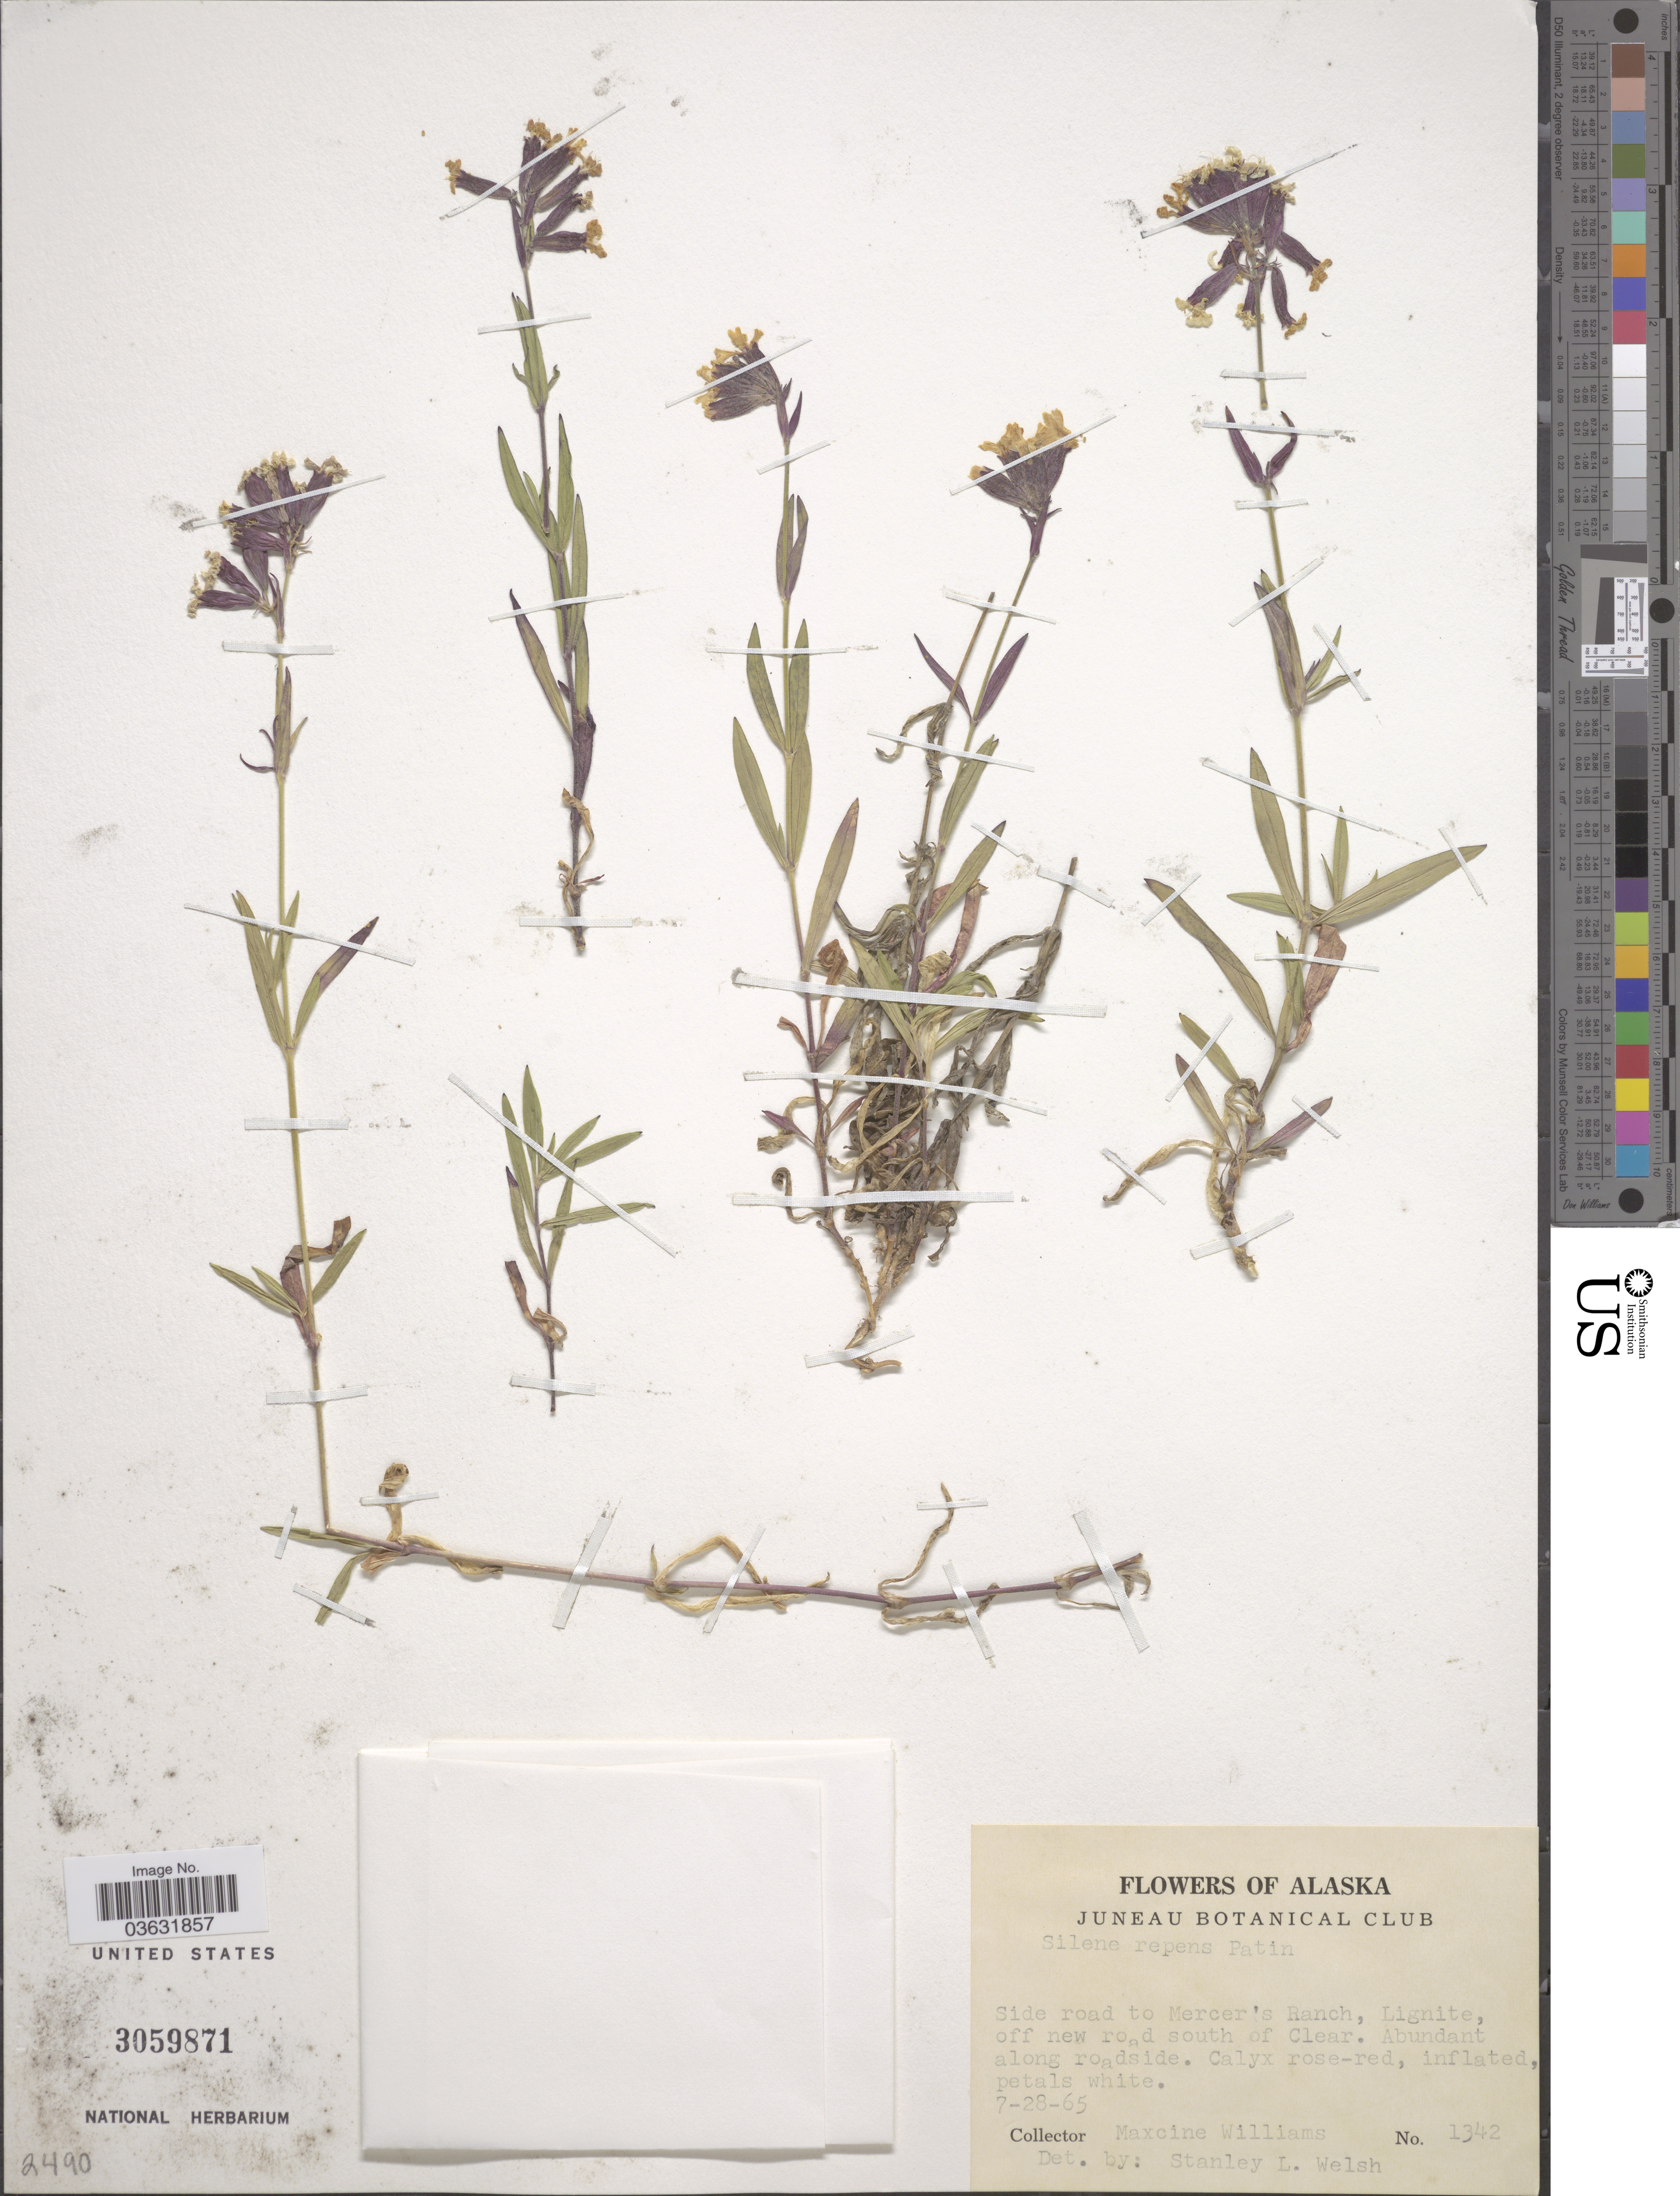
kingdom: Plantae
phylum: Tracheophyta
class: Magnoliopsida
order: Caryophyllales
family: Caryophyllaceae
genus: Silene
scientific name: Silene repens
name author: Patrin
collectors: M. Williams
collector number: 1342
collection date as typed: Transcribed d/m/y: 28/7/65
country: United States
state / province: Alaska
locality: Side road to Mercer's Ranch, Lignite, off new road south of Clear.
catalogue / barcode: US 3059871